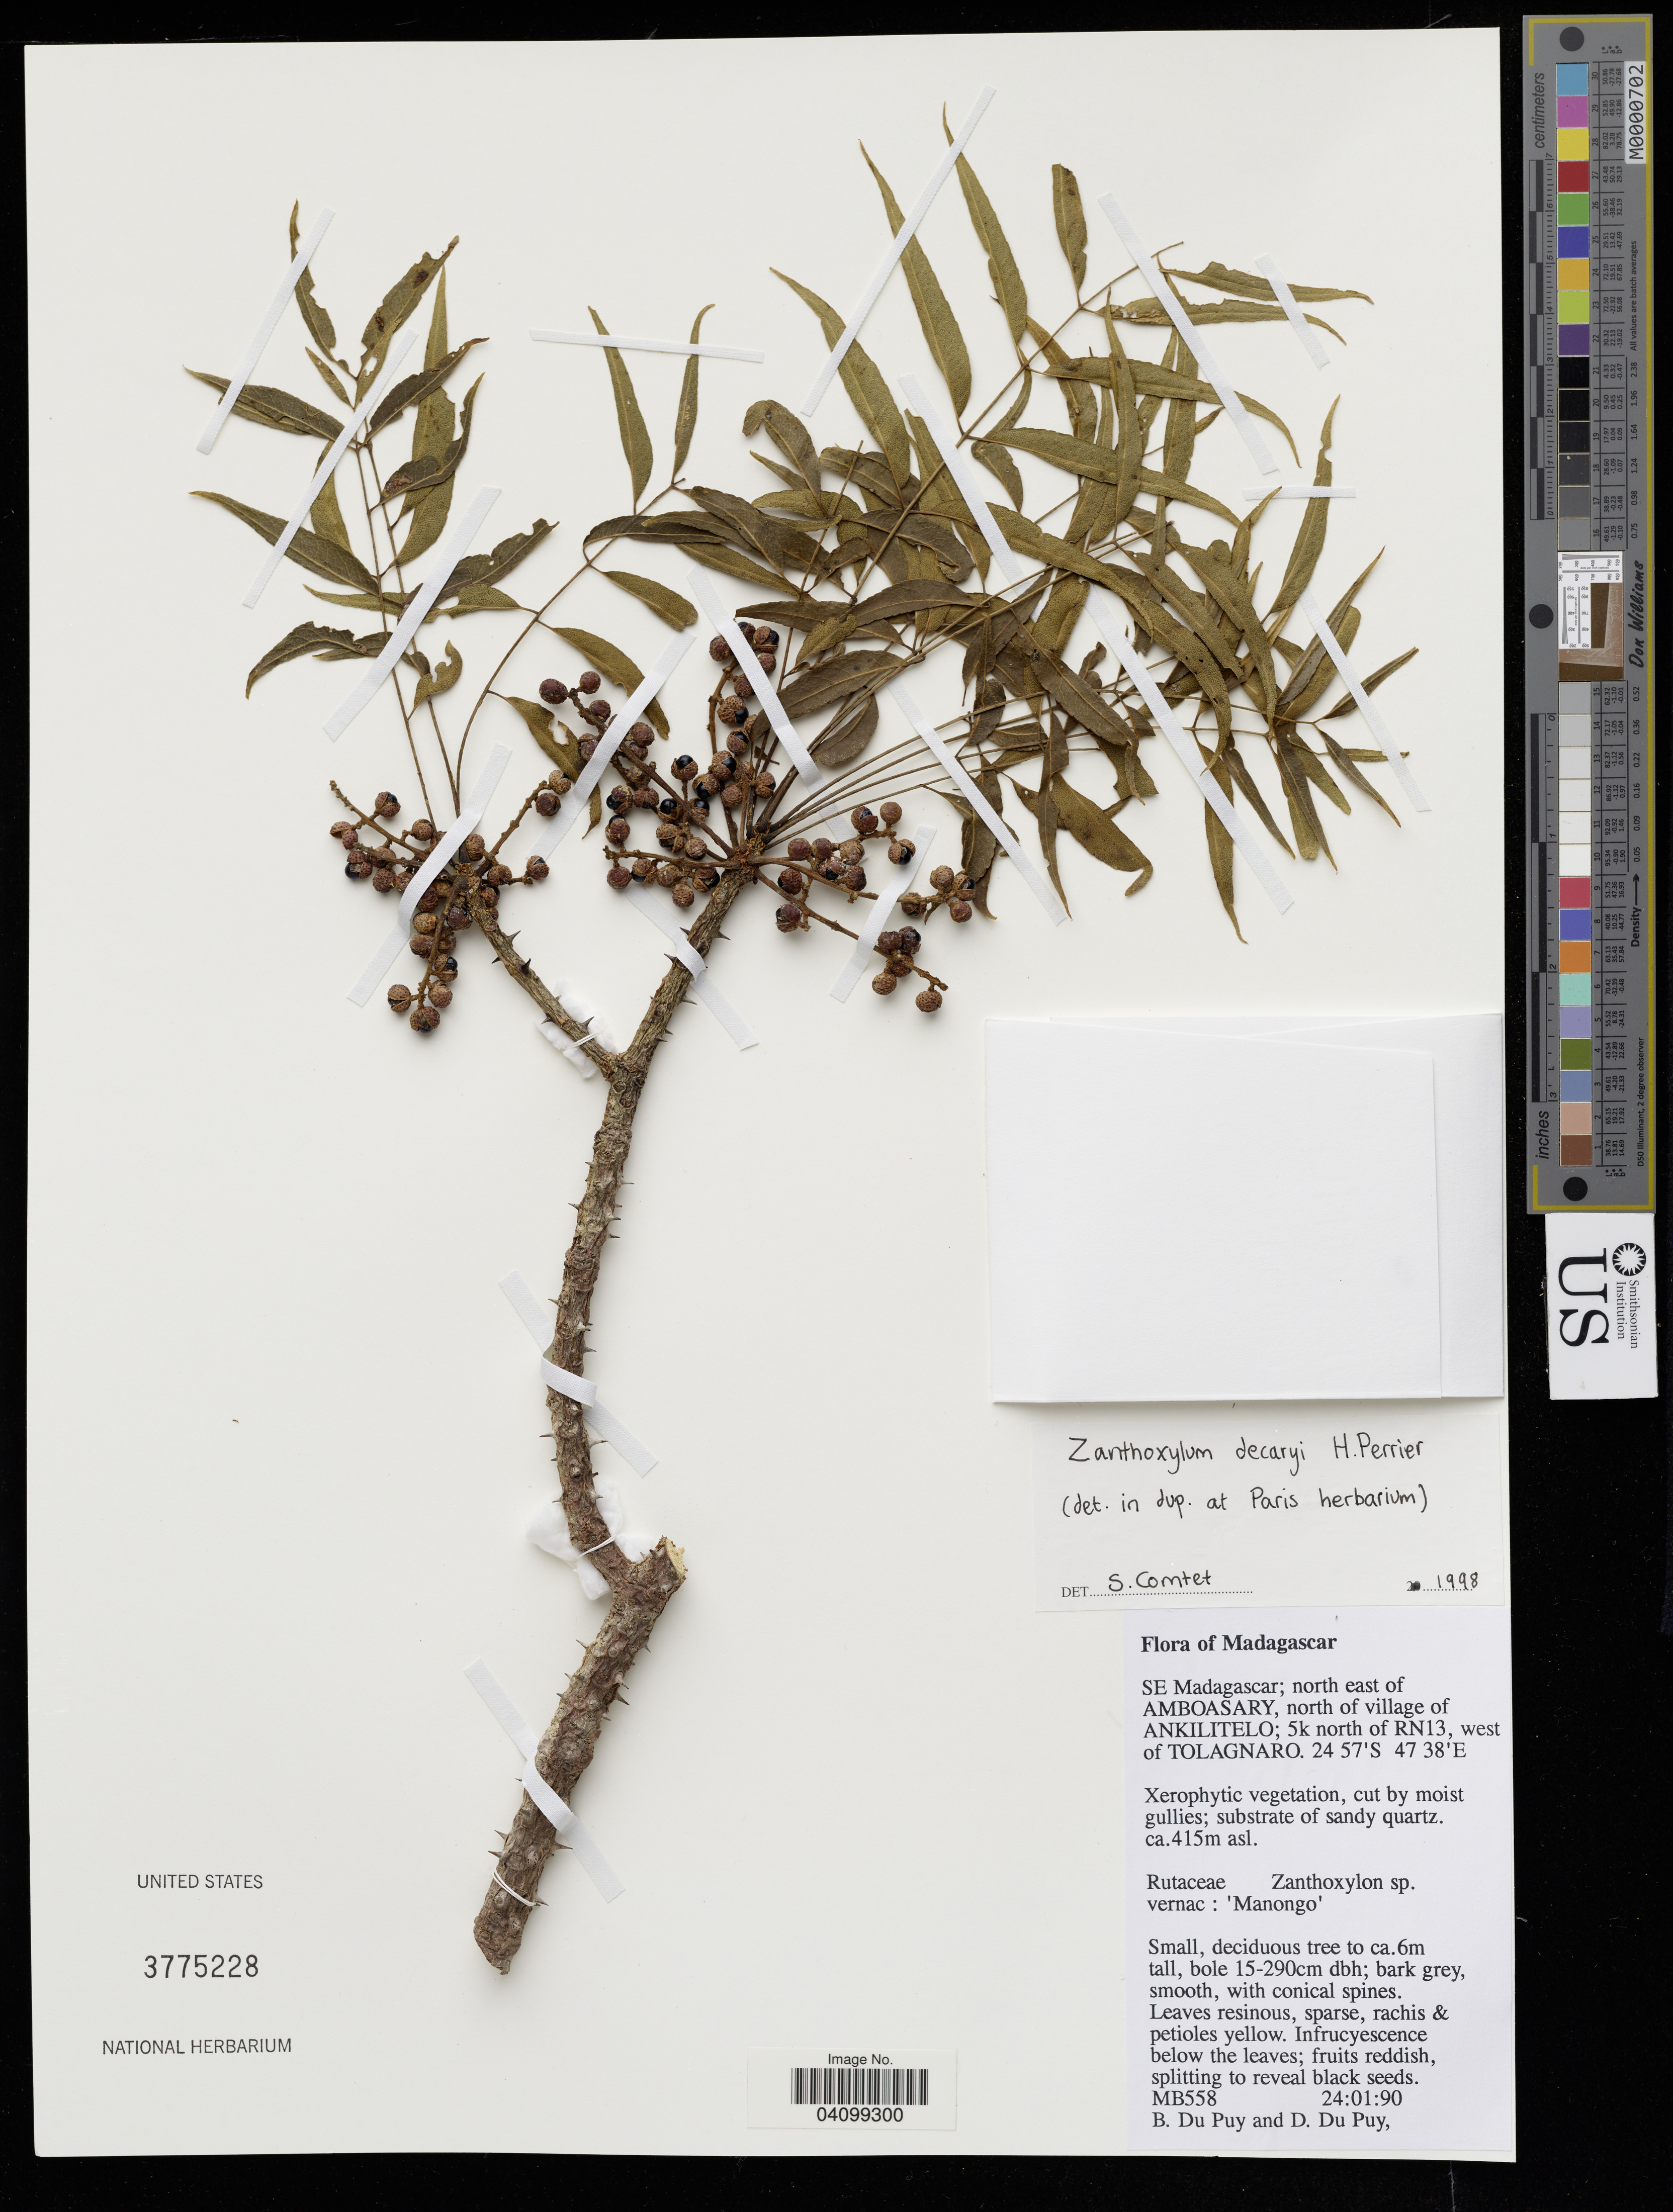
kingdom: Plantae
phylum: Tracheophyta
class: Magnoliopsida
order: Sapindales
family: Rutaceae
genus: Zanthoxylum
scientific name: Zanthoxylum decaryi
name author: H. Perrier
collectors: B. Du Puy & D. Du Puy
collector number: MB558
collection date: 1990-01-24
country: Madagascar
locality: SE Madagascar; north east of Amboasary, north of village of Ankilitelo; 5k north of RN13, west of Tolagnaro.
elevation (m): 415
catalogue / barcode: US 3775228